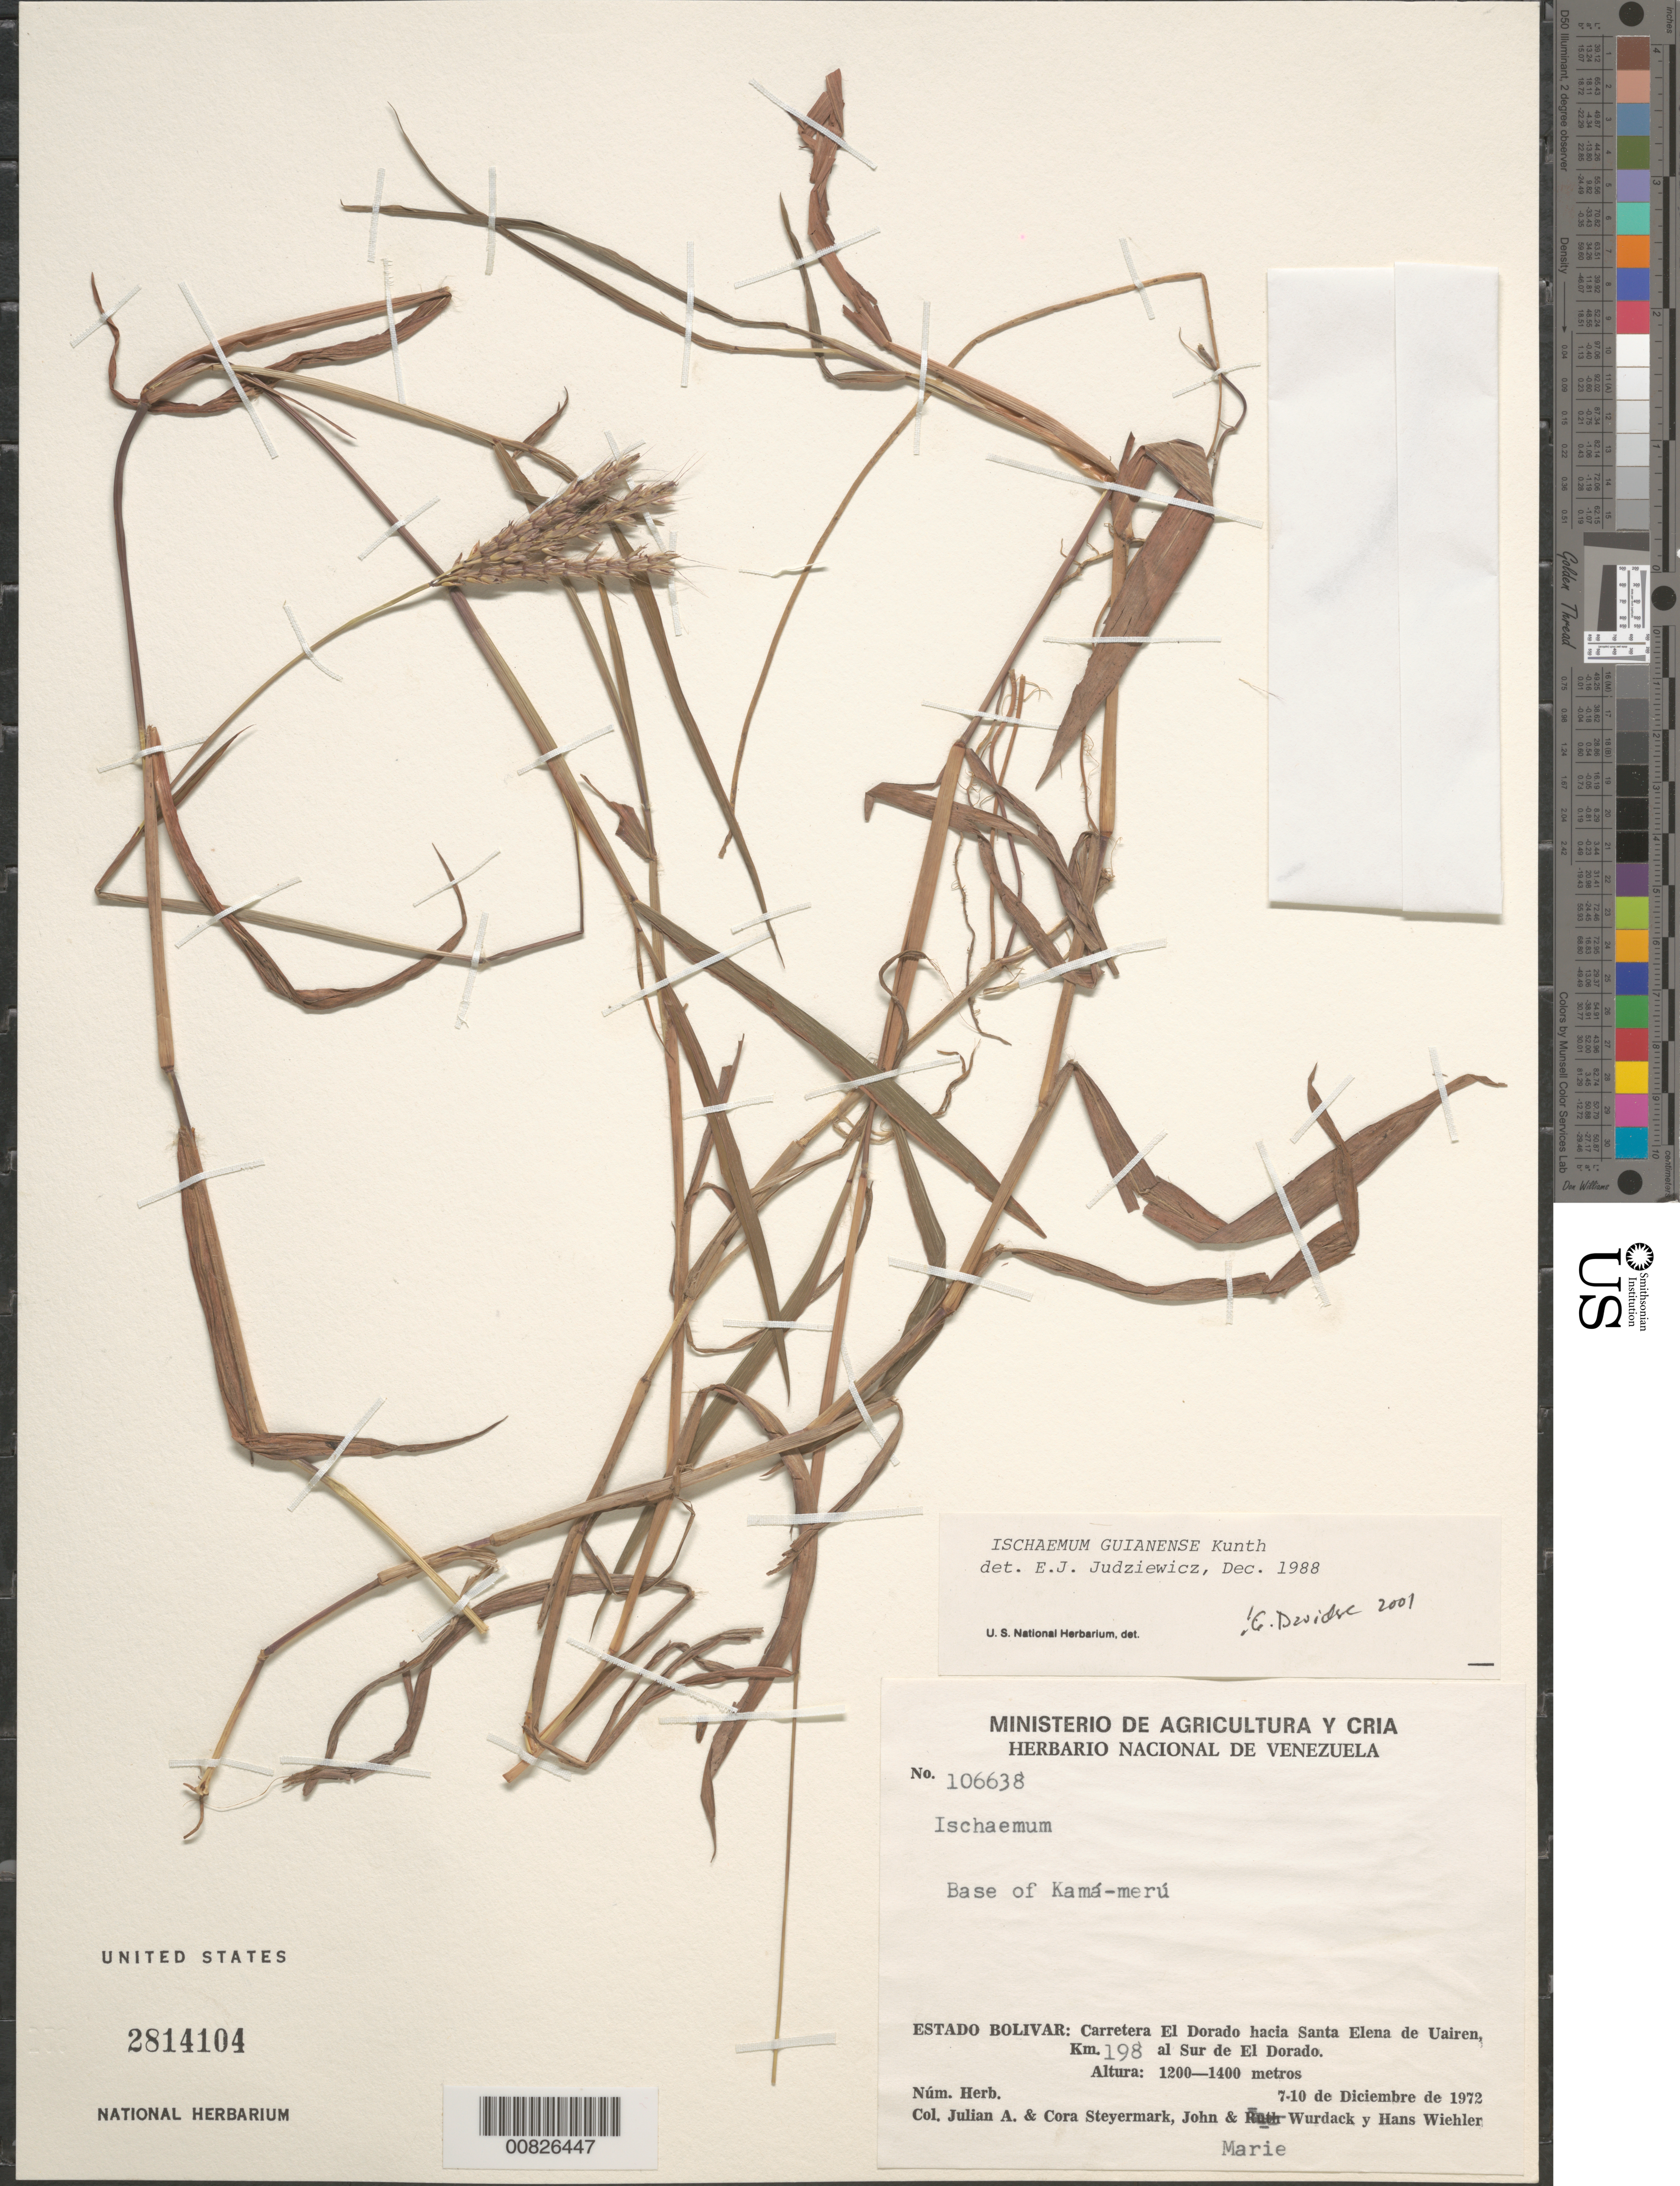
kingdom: Plantae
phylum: Tracheophyta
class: Liliopsida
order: Poales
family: Poaceae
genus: Ischaemum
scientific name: Ischaemum guianense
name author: Kunth ex Hack.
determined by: Judziewicz, E. J.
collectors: J. Steyermark, C. Steyermark, J. J. Wurdack & M. L. Wurdack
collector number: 106638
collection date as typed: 7-Dec-72 to 10-Dec-72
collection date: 1972-12-07/1972-12-10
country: Venezuela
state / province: Bolívar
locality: Carretera El Dorado hacia Santa Elena de Uarien, km 198 al Sur de El Dorado, base of Kamá-merú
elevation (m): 1200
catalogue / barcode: US 2814104